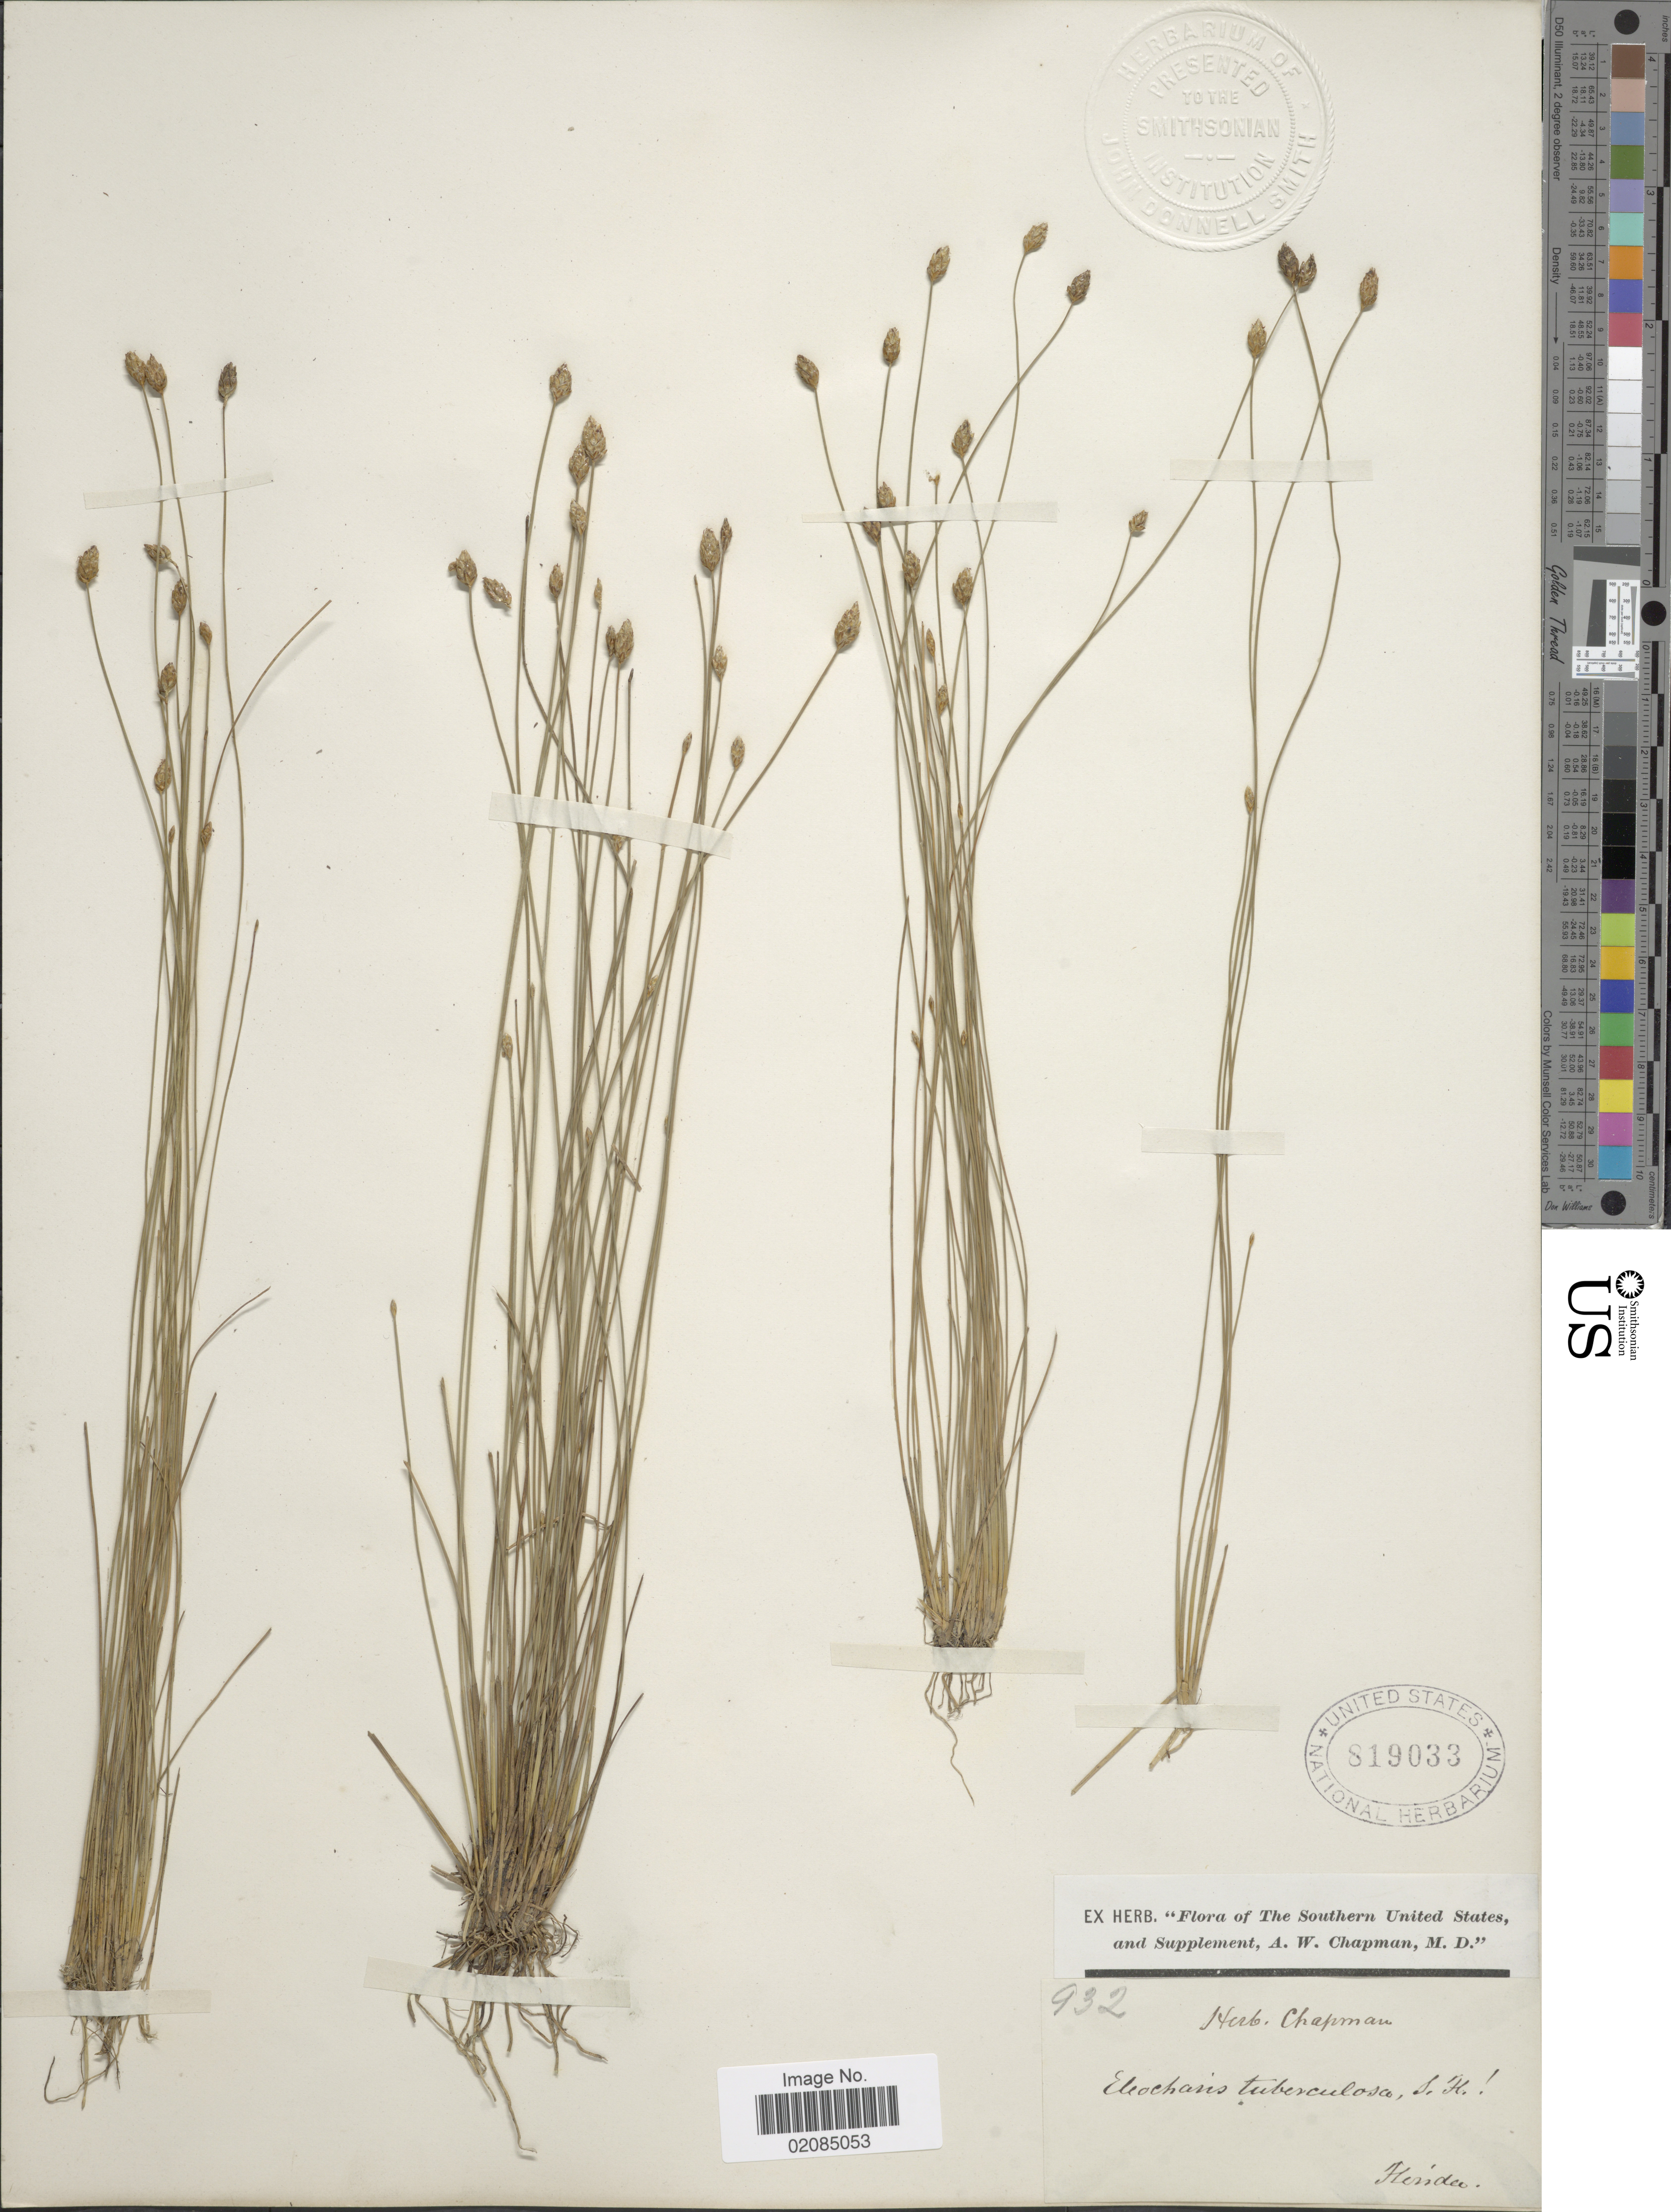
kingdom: Plantae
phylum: Tracheophyta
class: Liliopsida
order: Poales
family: Cyperaceae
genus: Eleocharis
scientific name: Eleocharis tuberculosa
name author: (Michx.) Roem. & Schult.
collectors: ex herb. Chapman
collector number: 932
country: United States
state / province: Florida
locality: Southern Unites Stated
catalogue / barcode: US 819033